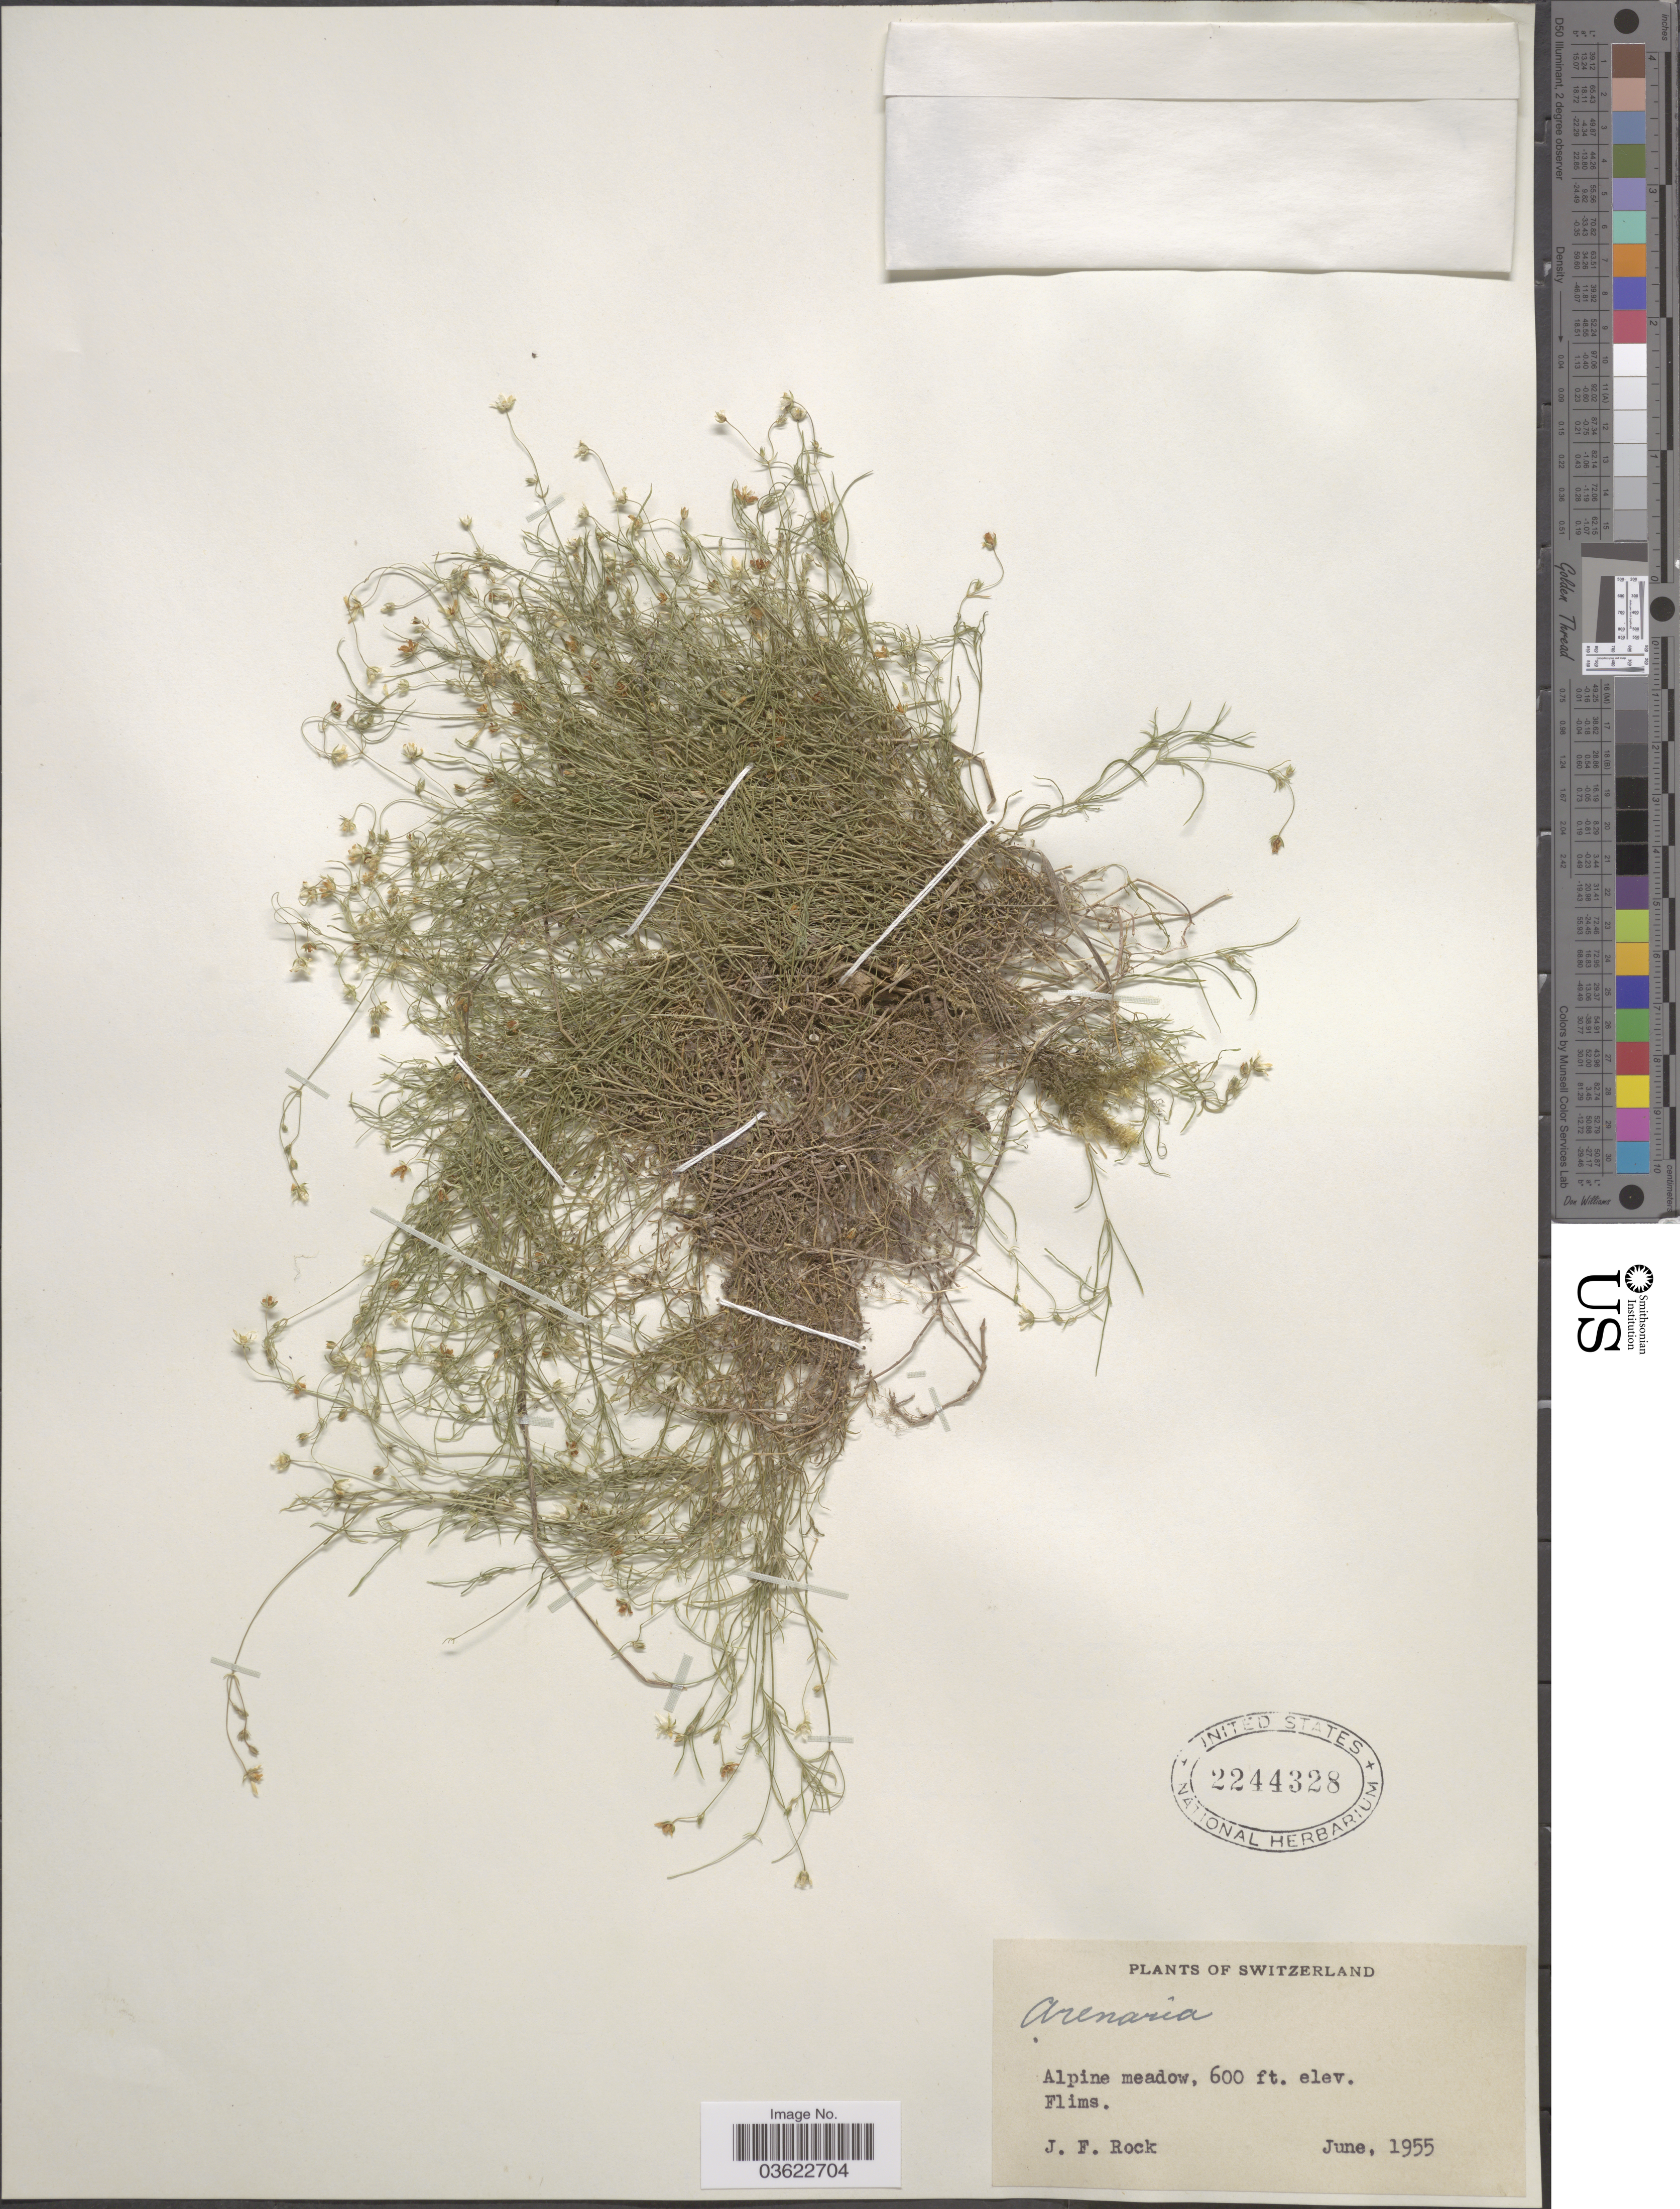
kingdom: Plantae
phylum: Tracheophyta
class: Magnoliopsida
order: Caryophyllales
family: Caryophyllaceae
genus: Arenaria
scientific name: Arenaria sp.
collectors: J. Rock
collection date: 1955-06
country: Switzerland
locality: Alpine meadow. Flims.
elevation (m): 183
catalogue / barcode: US 2244328